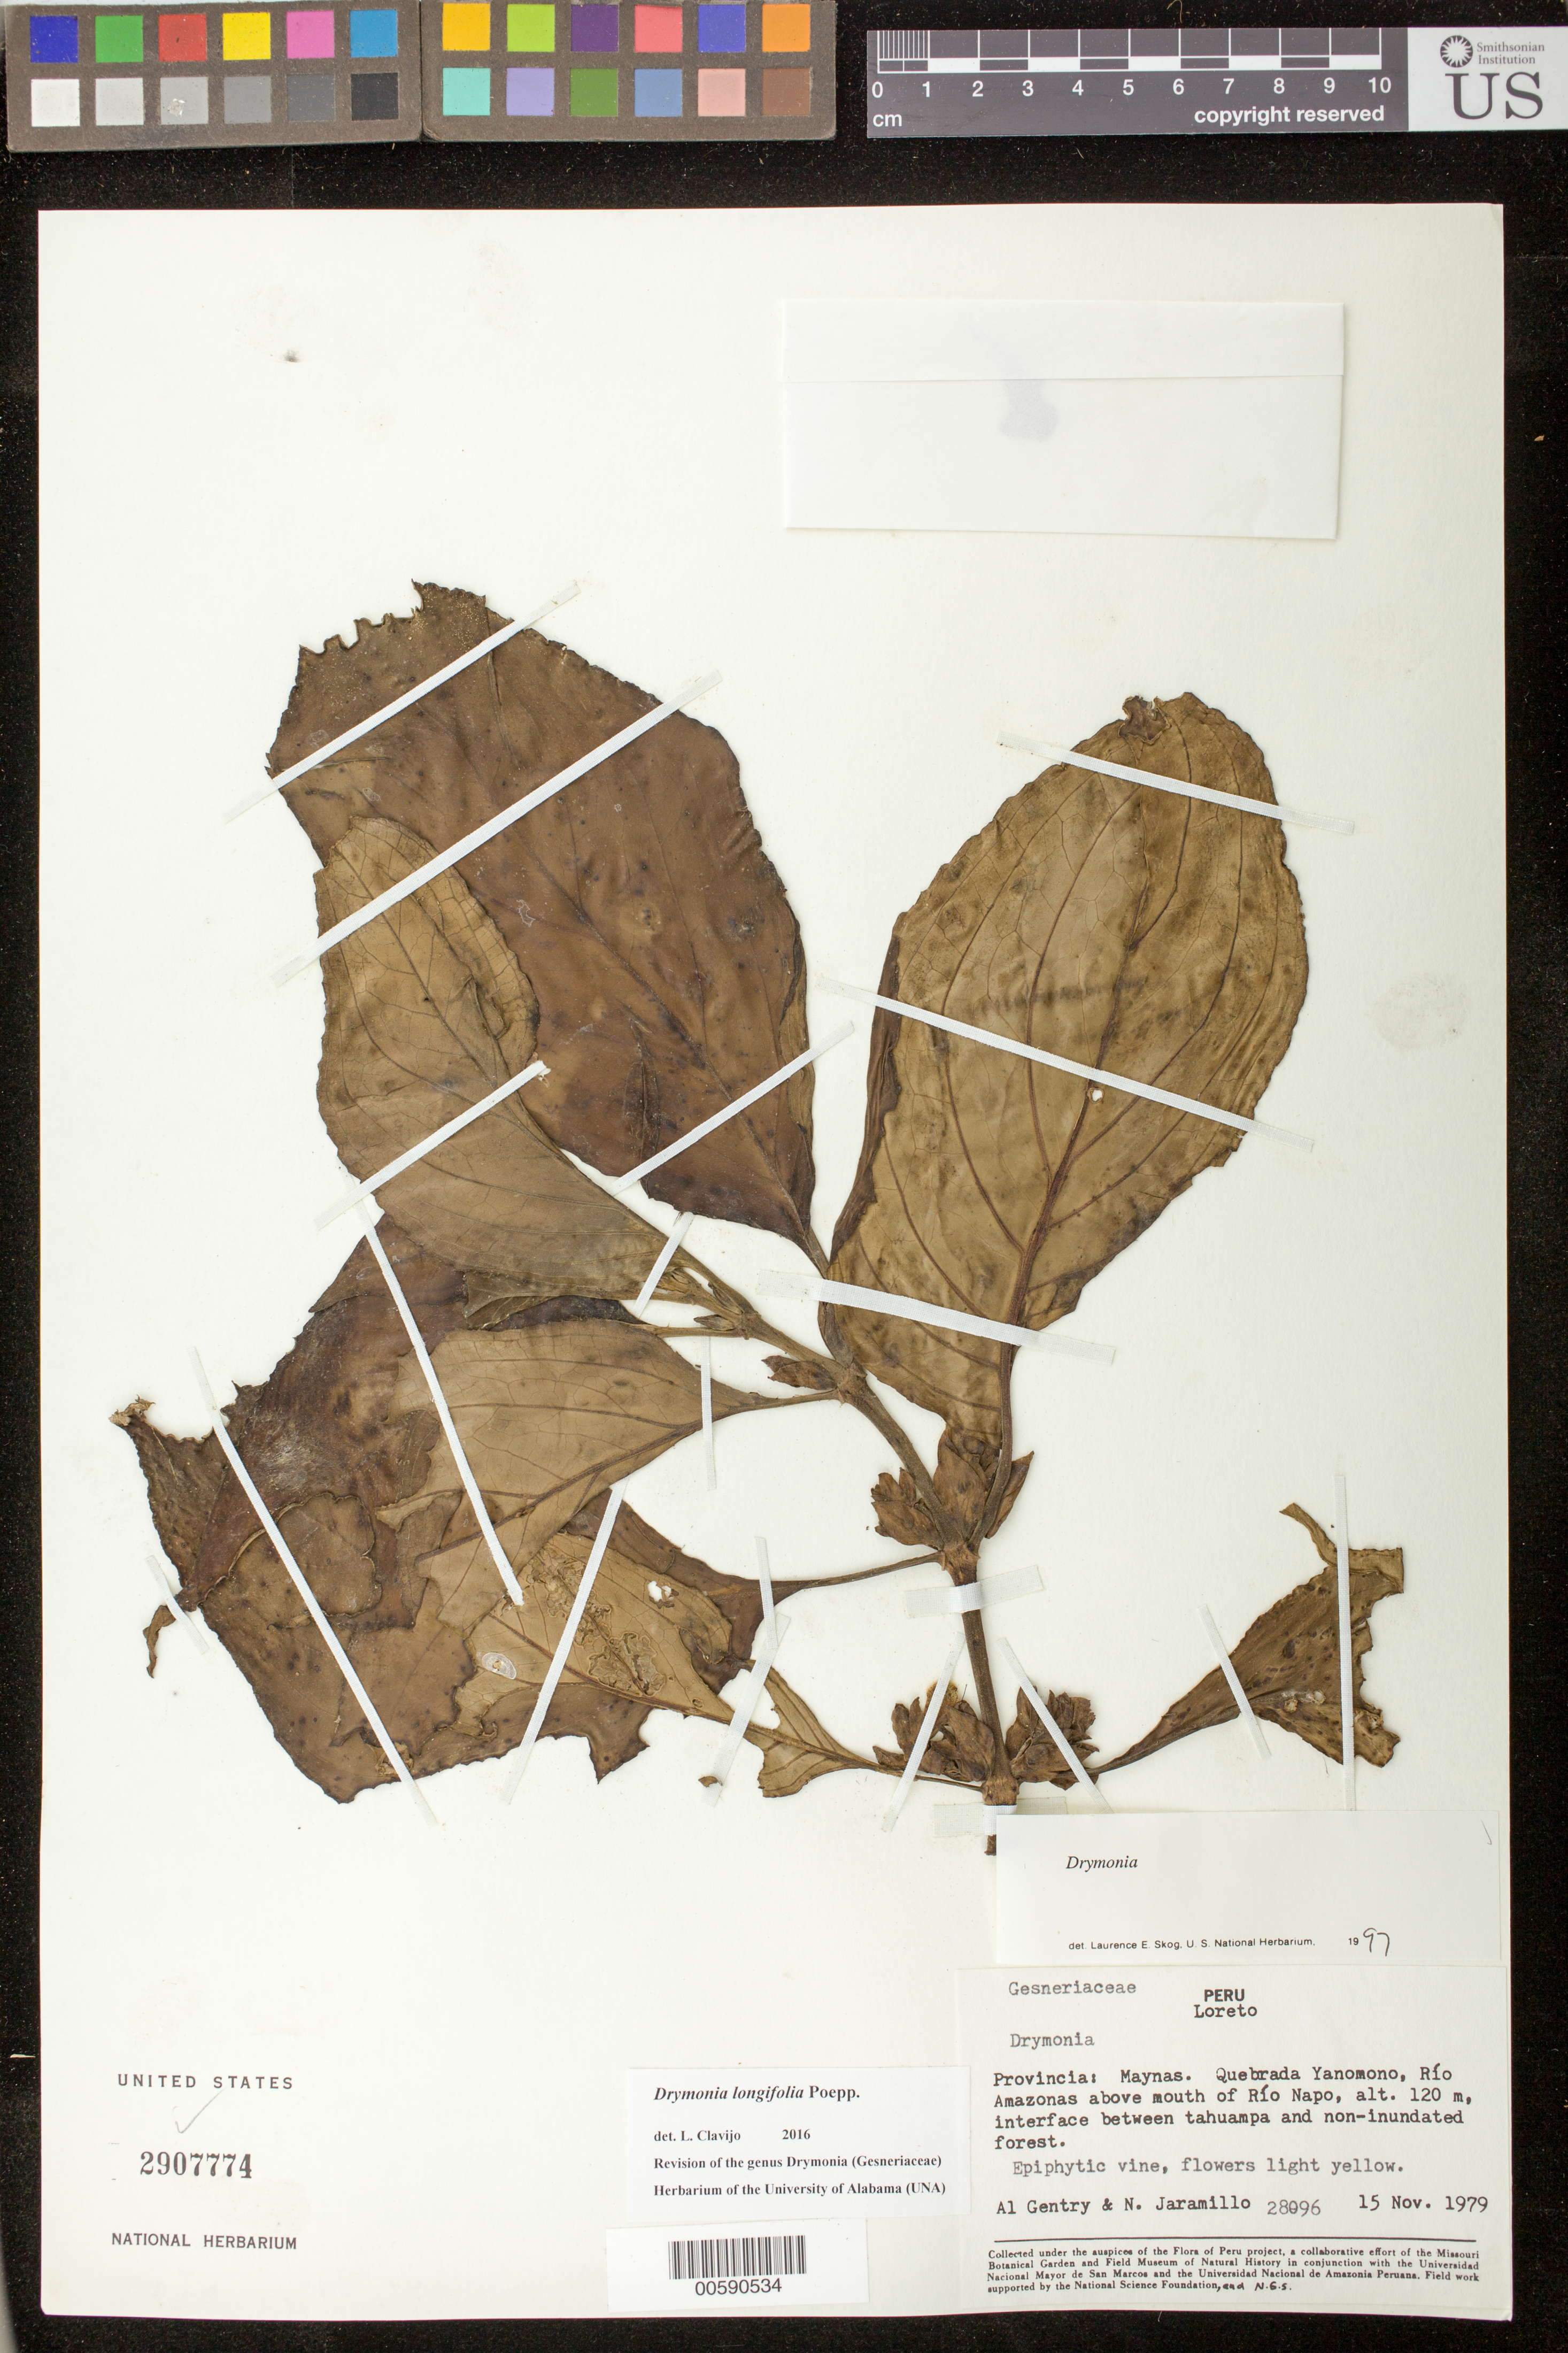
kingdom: Plantae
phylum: Tracheophyta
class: Magnoliopsida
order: Lamiales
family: Gesneriaceae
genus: Drymonia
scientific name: Drymonia longifolia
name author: Poepp.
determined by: Clavijo, L.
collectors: A. H. Gentry & N. Jaramillo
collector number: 28096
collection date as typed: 15 Nov 1979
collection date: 1979-11-15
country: Peru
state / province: Loreto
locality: Prov. Maynas; Quebrada Yanomono, Río Amazonas above mouth of Río Napo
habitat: Interface between tahuampa and non-inundated forest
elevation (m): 120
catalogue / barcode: US 2907774